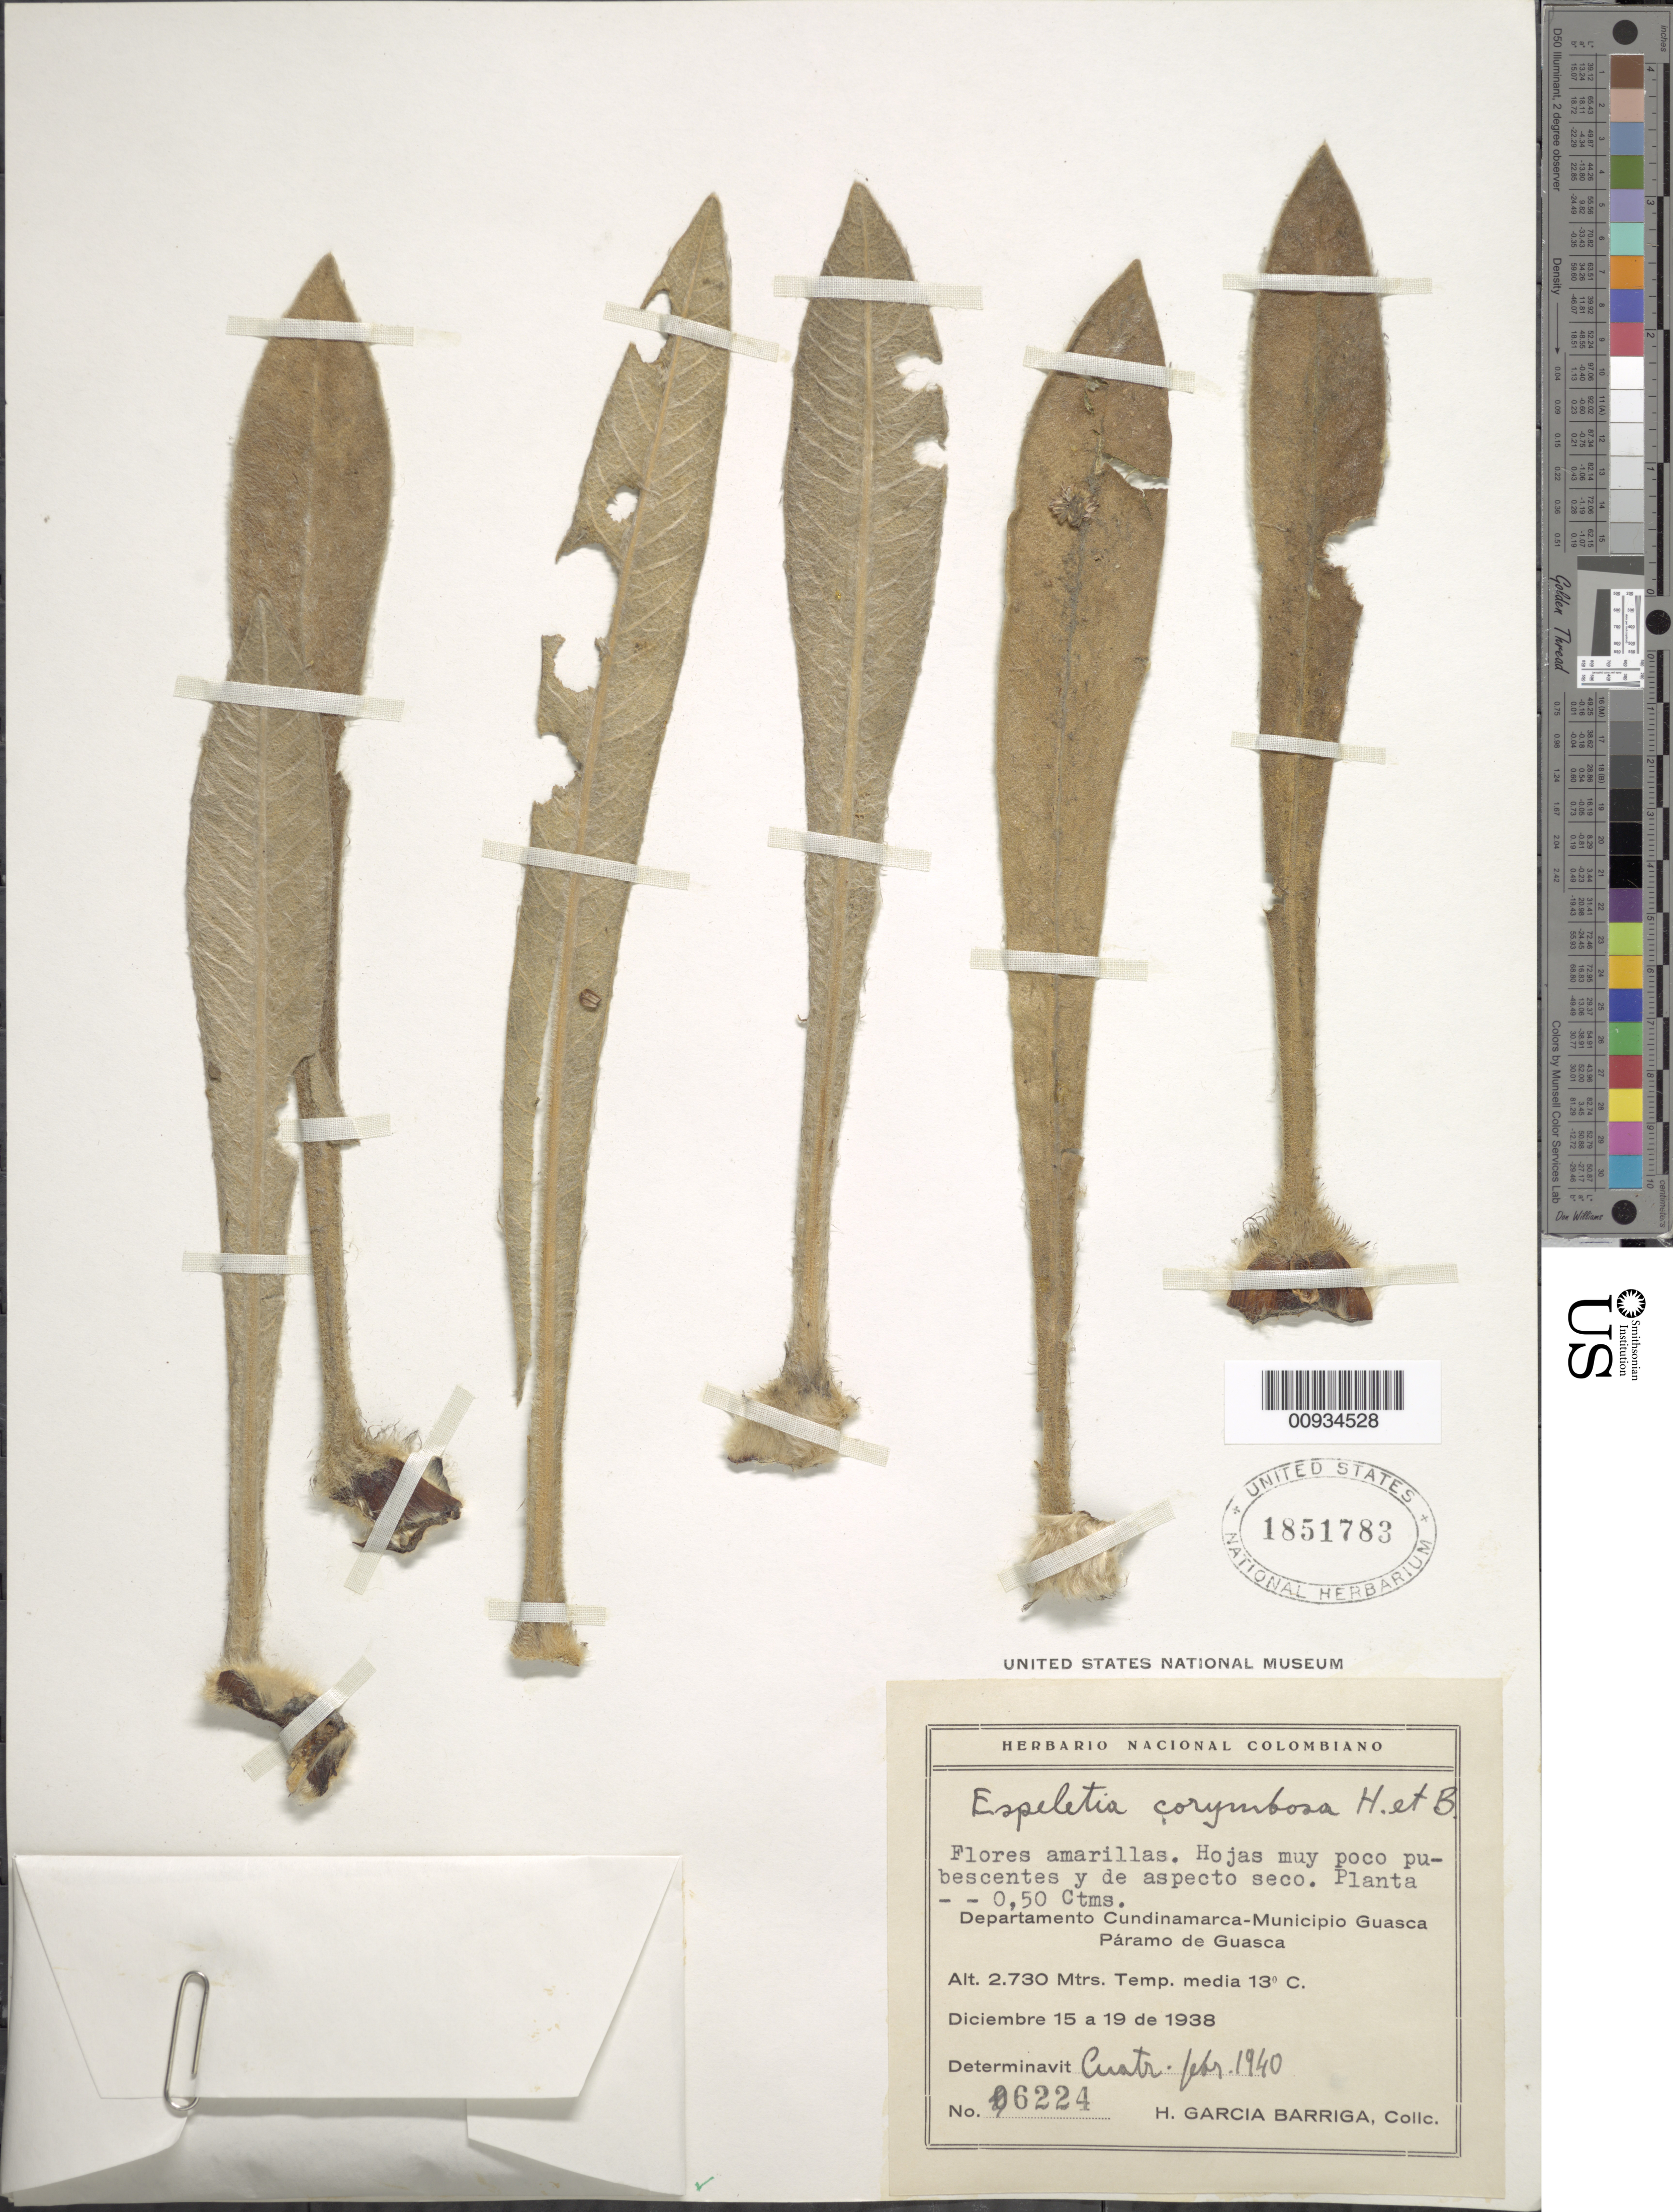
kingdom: Plantae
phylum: Tracheophyta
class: Magnoliopsida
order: Asterales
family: Asteraceae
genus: Espeletiopsis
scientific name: Espeletiopsis corymbosa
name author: (Humb. & Bonpl.) Cuatrec.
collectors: H. García Barriga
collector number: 6224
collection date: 1938-12-15/1938-12-19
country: Colombia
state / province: Cundinamarca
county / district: Guasca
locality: Páramo de Guasca. Páramo de Guasca.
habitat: Temp. media 13 C.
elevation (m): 2730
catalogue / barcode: US 1851783